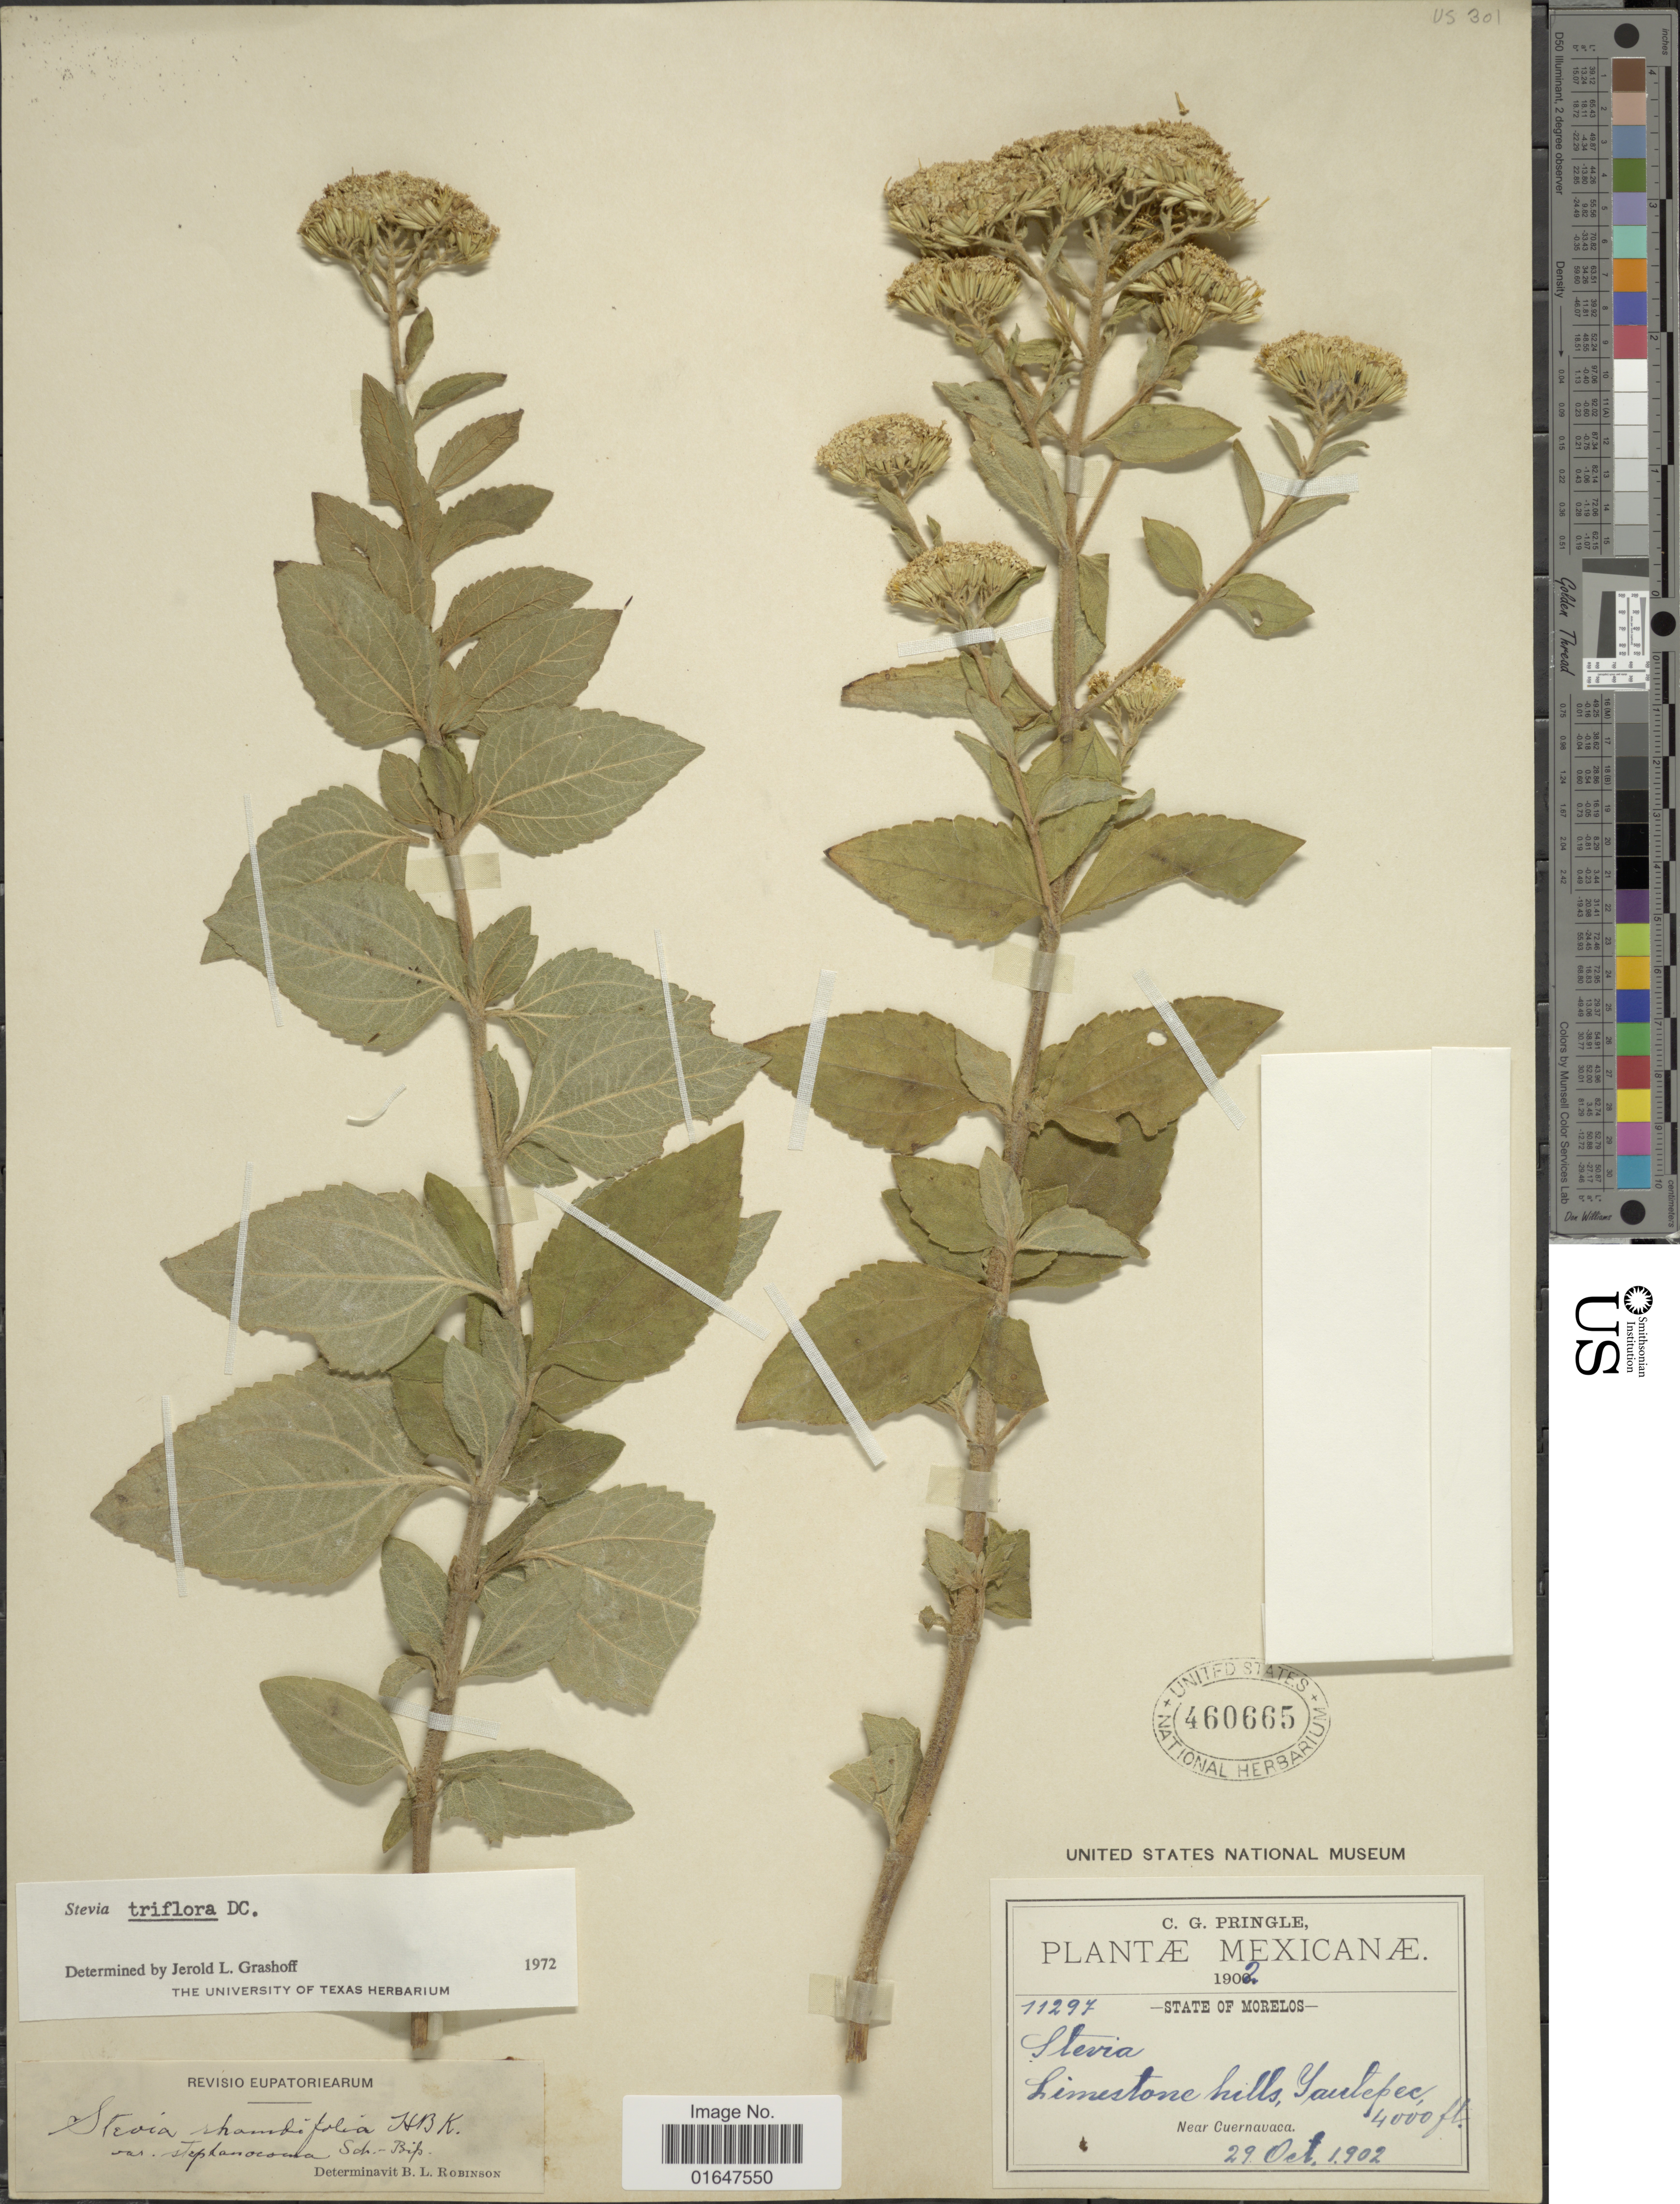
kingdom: Plantae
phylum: Tracheophyta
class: Magnoliopsida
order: Asterales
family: Asteraceae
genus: Stevia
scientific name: Stevia triflora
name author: DC.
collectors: C. G. Pringle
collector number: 11297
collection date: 1902-10-29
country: Mexico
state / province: Morelos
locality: Mexicanae, Yautepec, near Cuernavaca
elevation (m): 1219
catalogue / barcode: US 460665